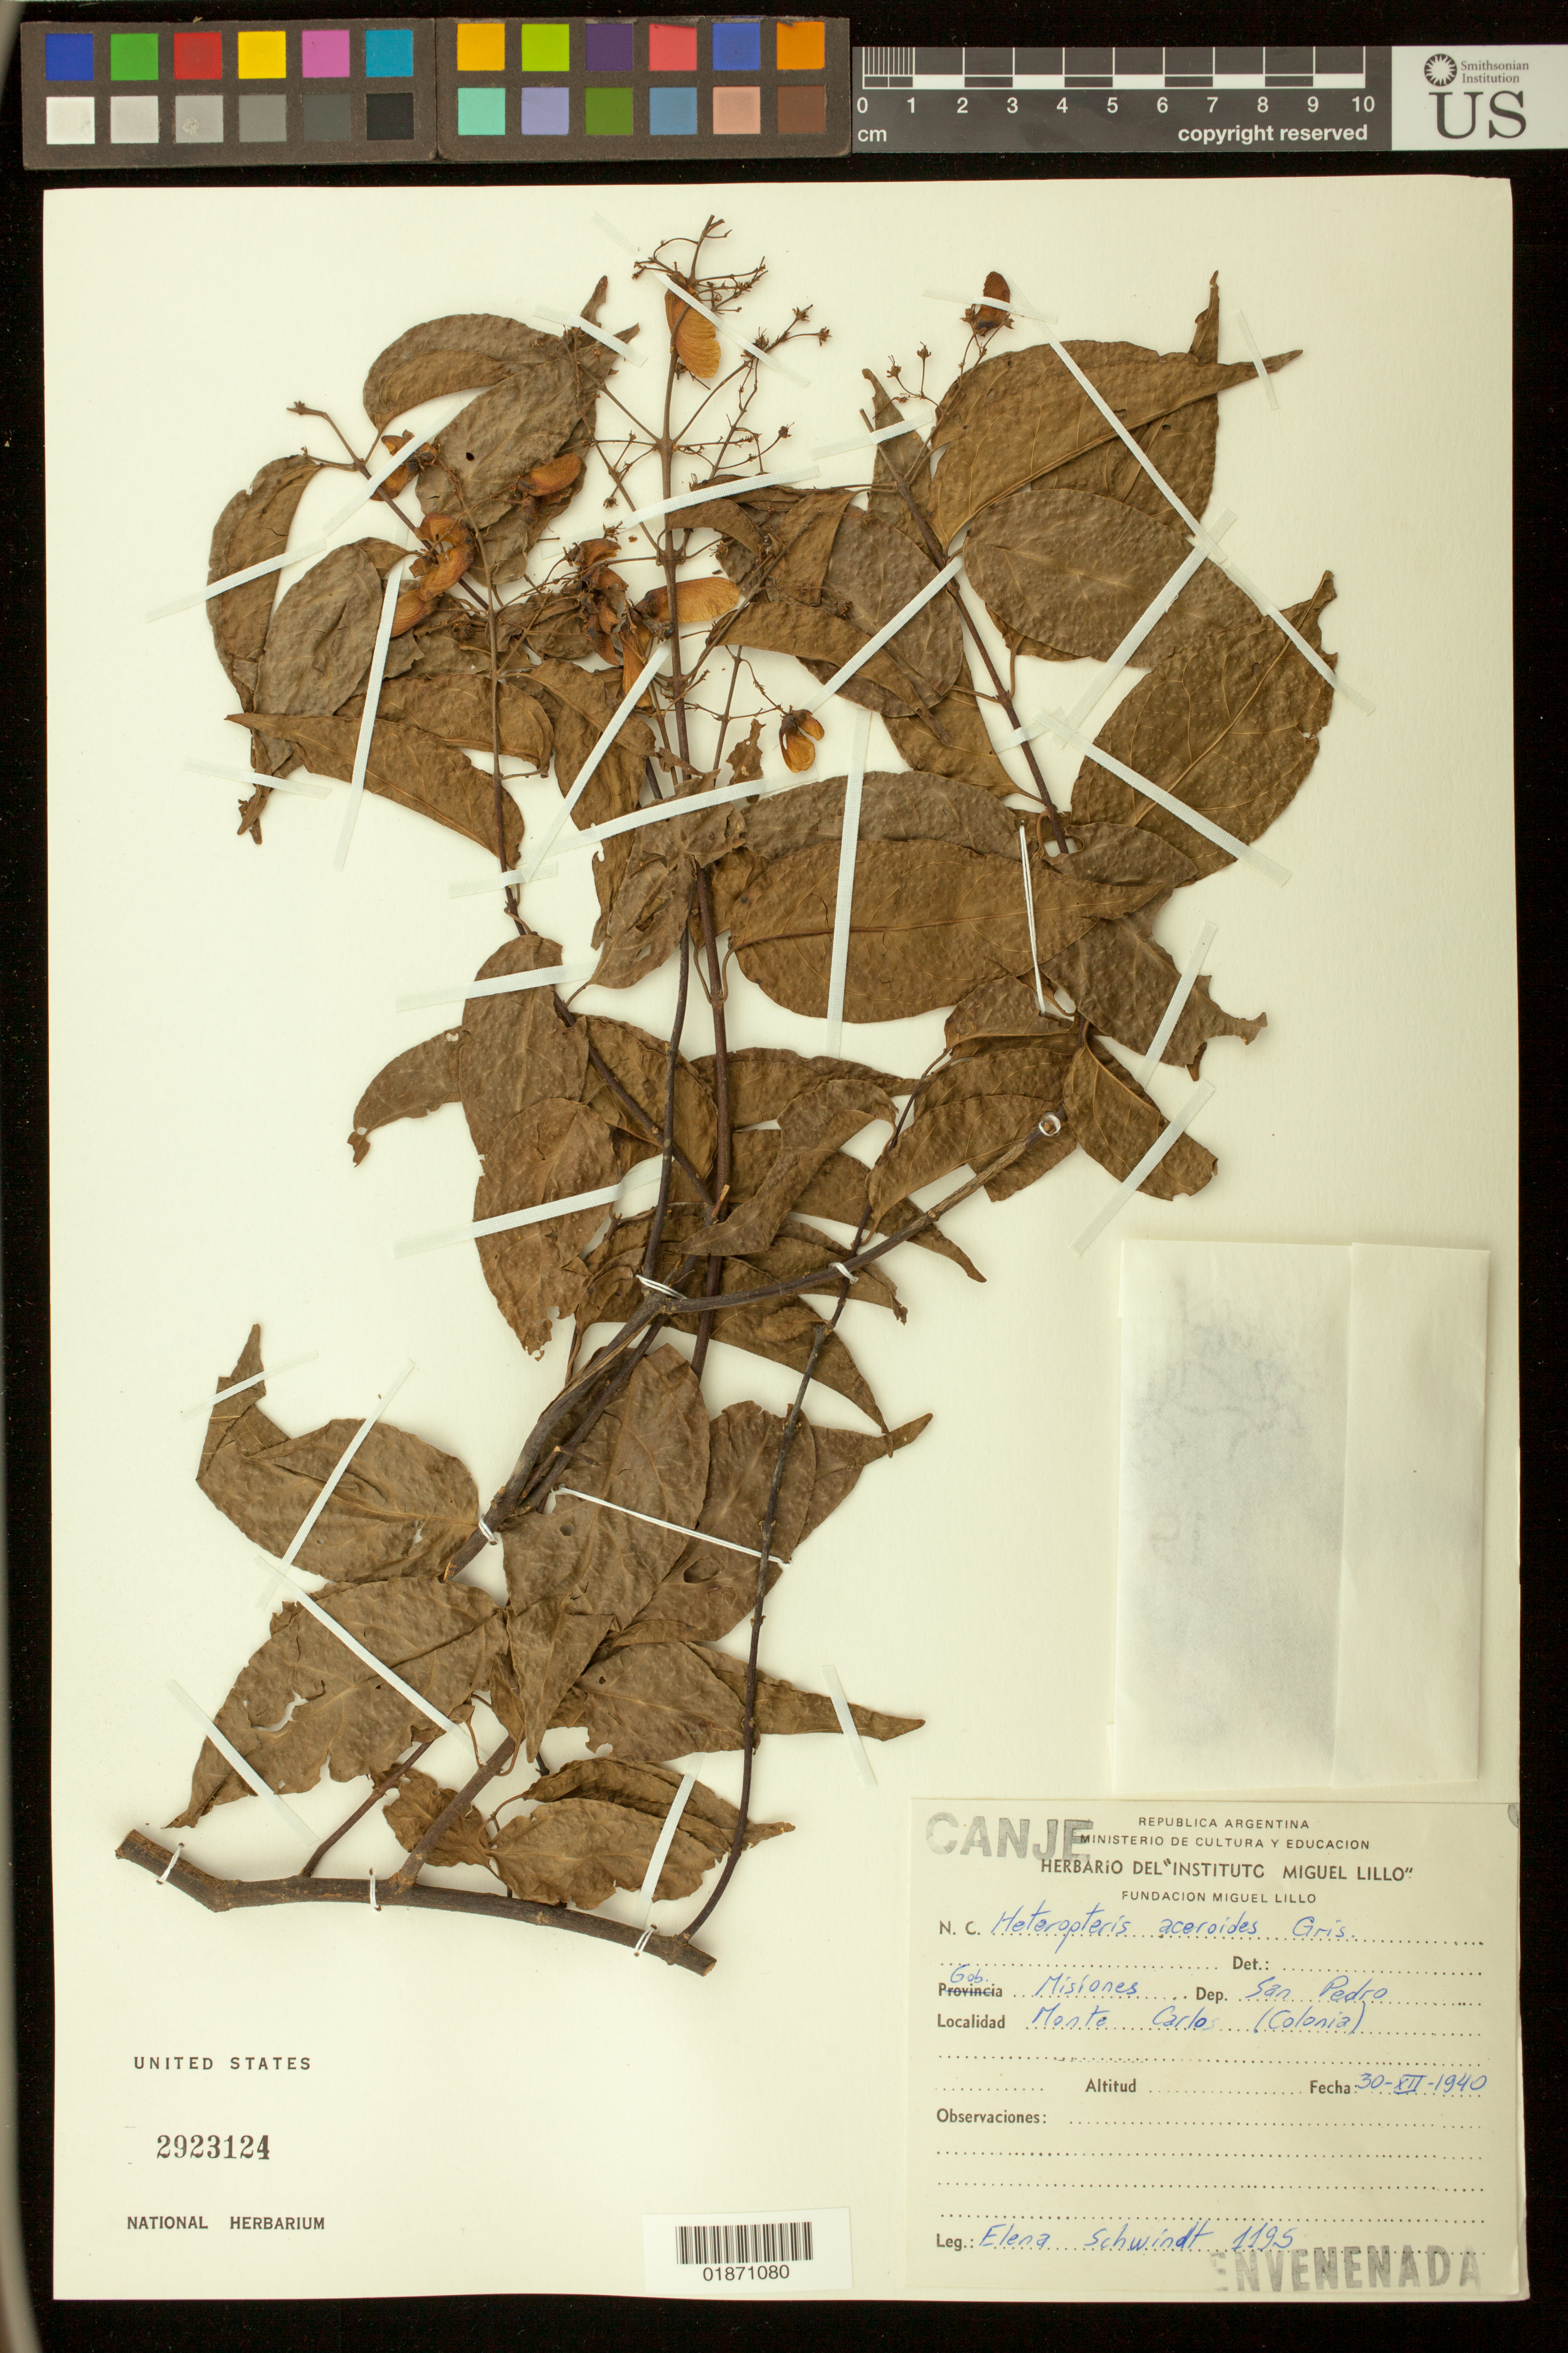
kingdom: Plantae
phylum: Tracheophyta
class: Magnoliopsida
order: Malpighiales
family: Malpighiaceae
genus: Heteropterys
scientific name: Heteropterys aceroides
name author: Griseb.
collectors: E. Schwindt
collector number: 1195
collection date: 1940-12-30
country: Argentina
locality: Dep. San Pedro, Monte Carlo (Colonia).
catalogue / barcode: US 2923124